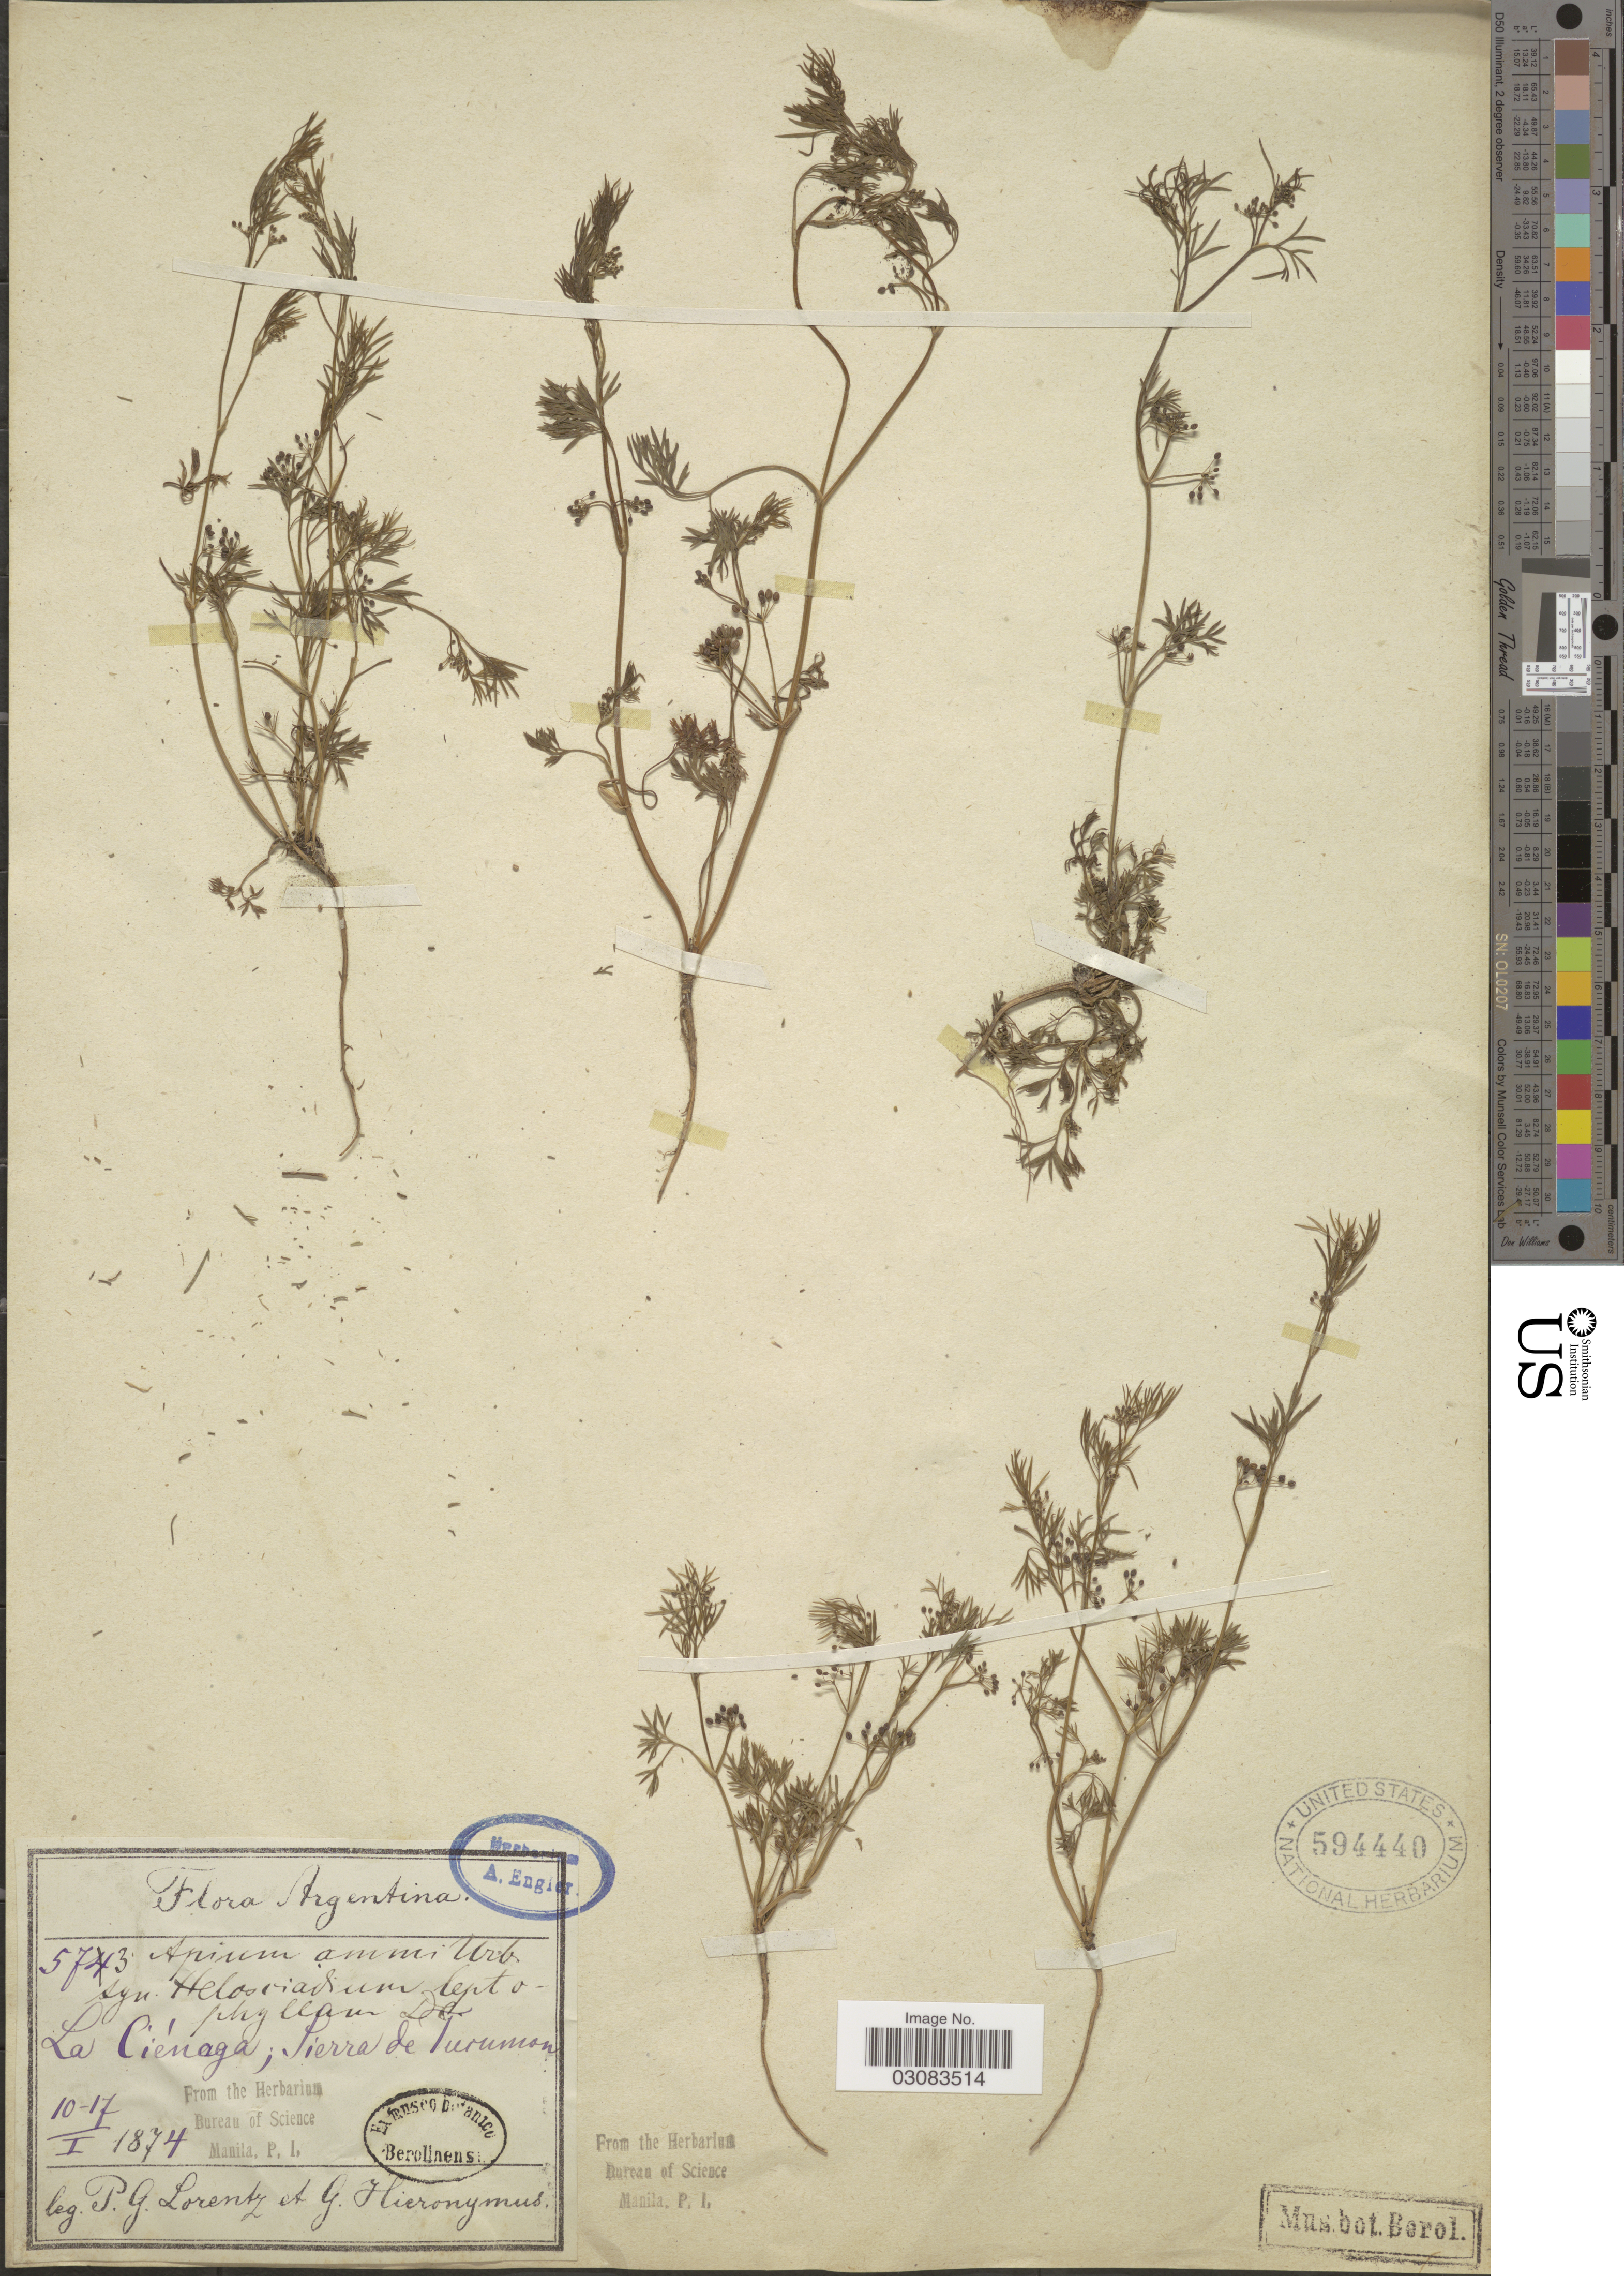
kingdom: Plantae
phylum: Tracheophyta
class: Magnoliopsida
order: Apiales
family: Apiaceae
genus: Cyclospermum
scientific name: Cyclospermum leptophyllum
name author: (Pers.) Sprague ex Britton & P. Wilson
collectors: P. G. Lorentz & G. H. Hieronymus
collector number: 573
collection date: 1874-01-10/1874-01-17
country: Argentina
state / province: Tucuman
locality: La Ciènaga; Sierra de Tucuman.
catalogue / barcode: US 594440